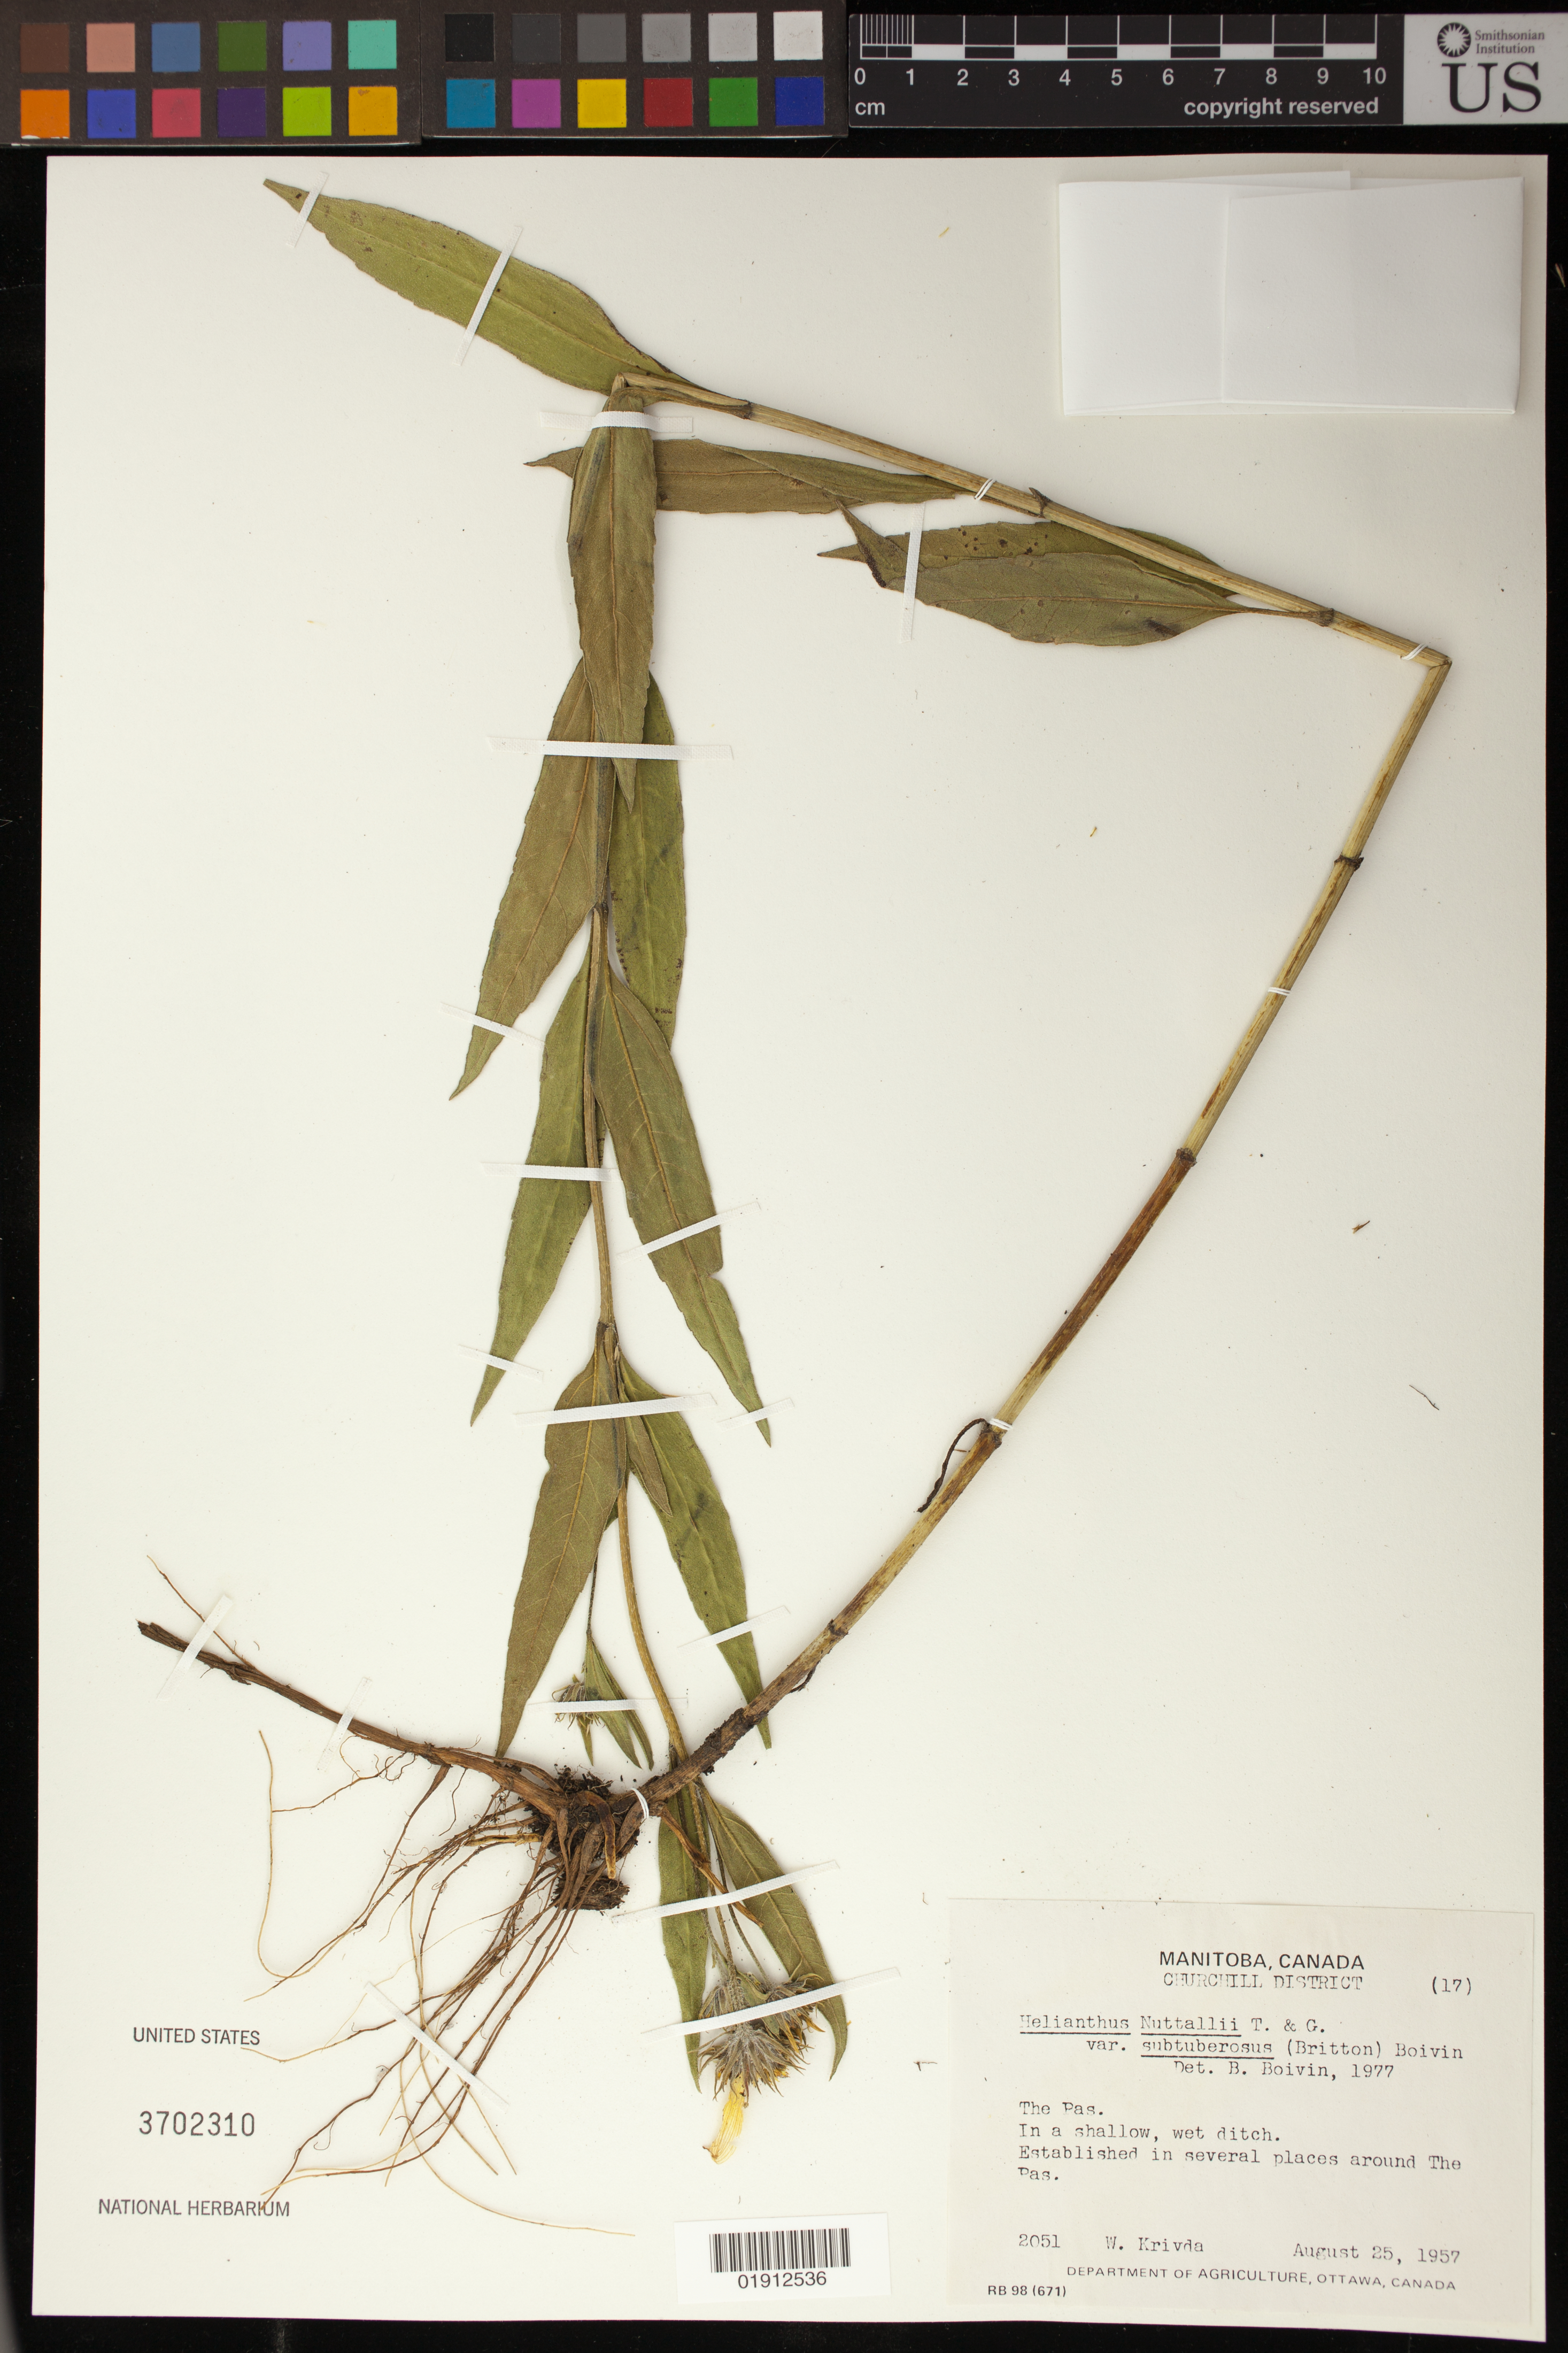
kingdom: Plantae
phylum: Tracheophyta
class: Magnoliopsida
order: Asterales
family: Asteraceae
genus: Helianthus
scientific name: Helianthus nuttallii var. subtuberosus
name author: (Britton) B. Boivin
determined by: Boivin, Joseph R. B.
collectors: W. Krivda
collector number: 2051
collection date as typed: August 25, 1957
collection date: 1957-08-25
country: Canada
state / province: Manitoba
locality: Churchill District, The Pas. In a shallow, wet ditch.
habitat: In a shallow, wet ditch.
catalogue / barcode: US 3702310